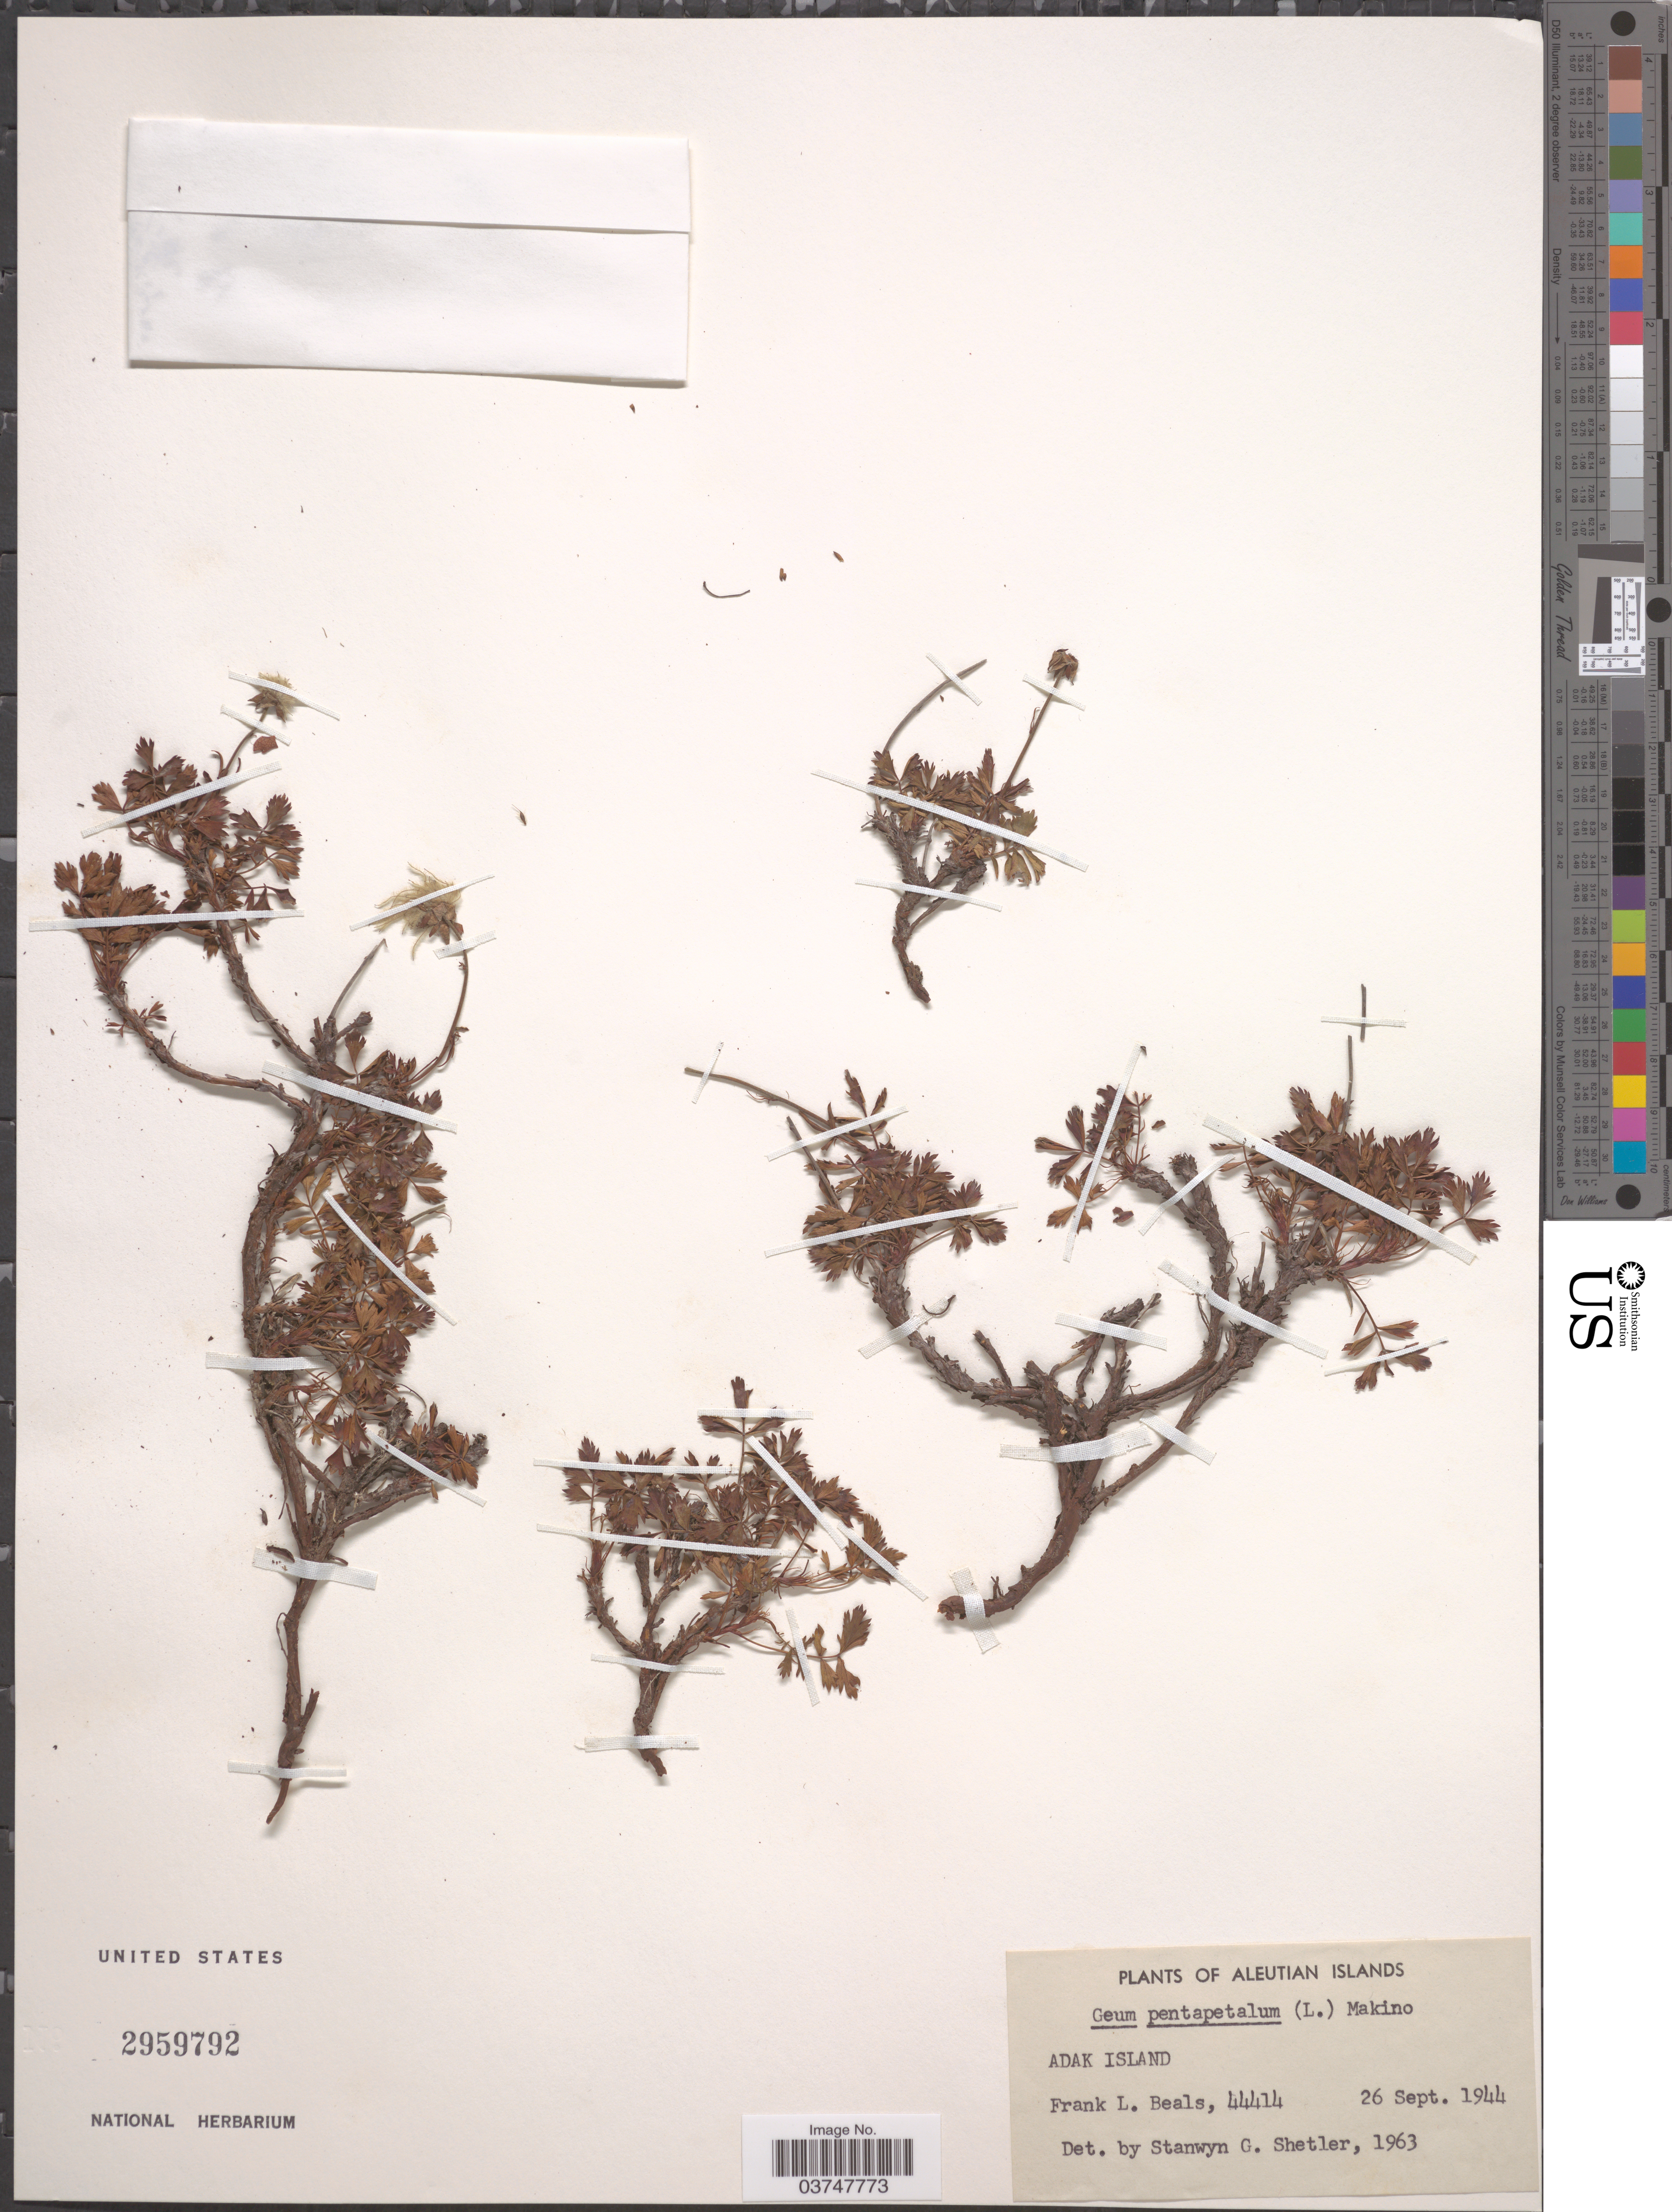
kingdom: Plantae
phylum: Tracheophyta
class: Magnoliopsida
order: Rosales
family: Rosaceae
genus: Geum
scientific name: Geum pentapetalum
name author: (L.) Makino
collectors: F. Beals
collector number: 44414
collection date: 1944-09-26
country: United States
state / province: Alaska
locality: Aleutian Island. Adak Island.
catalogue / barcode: US 2959792